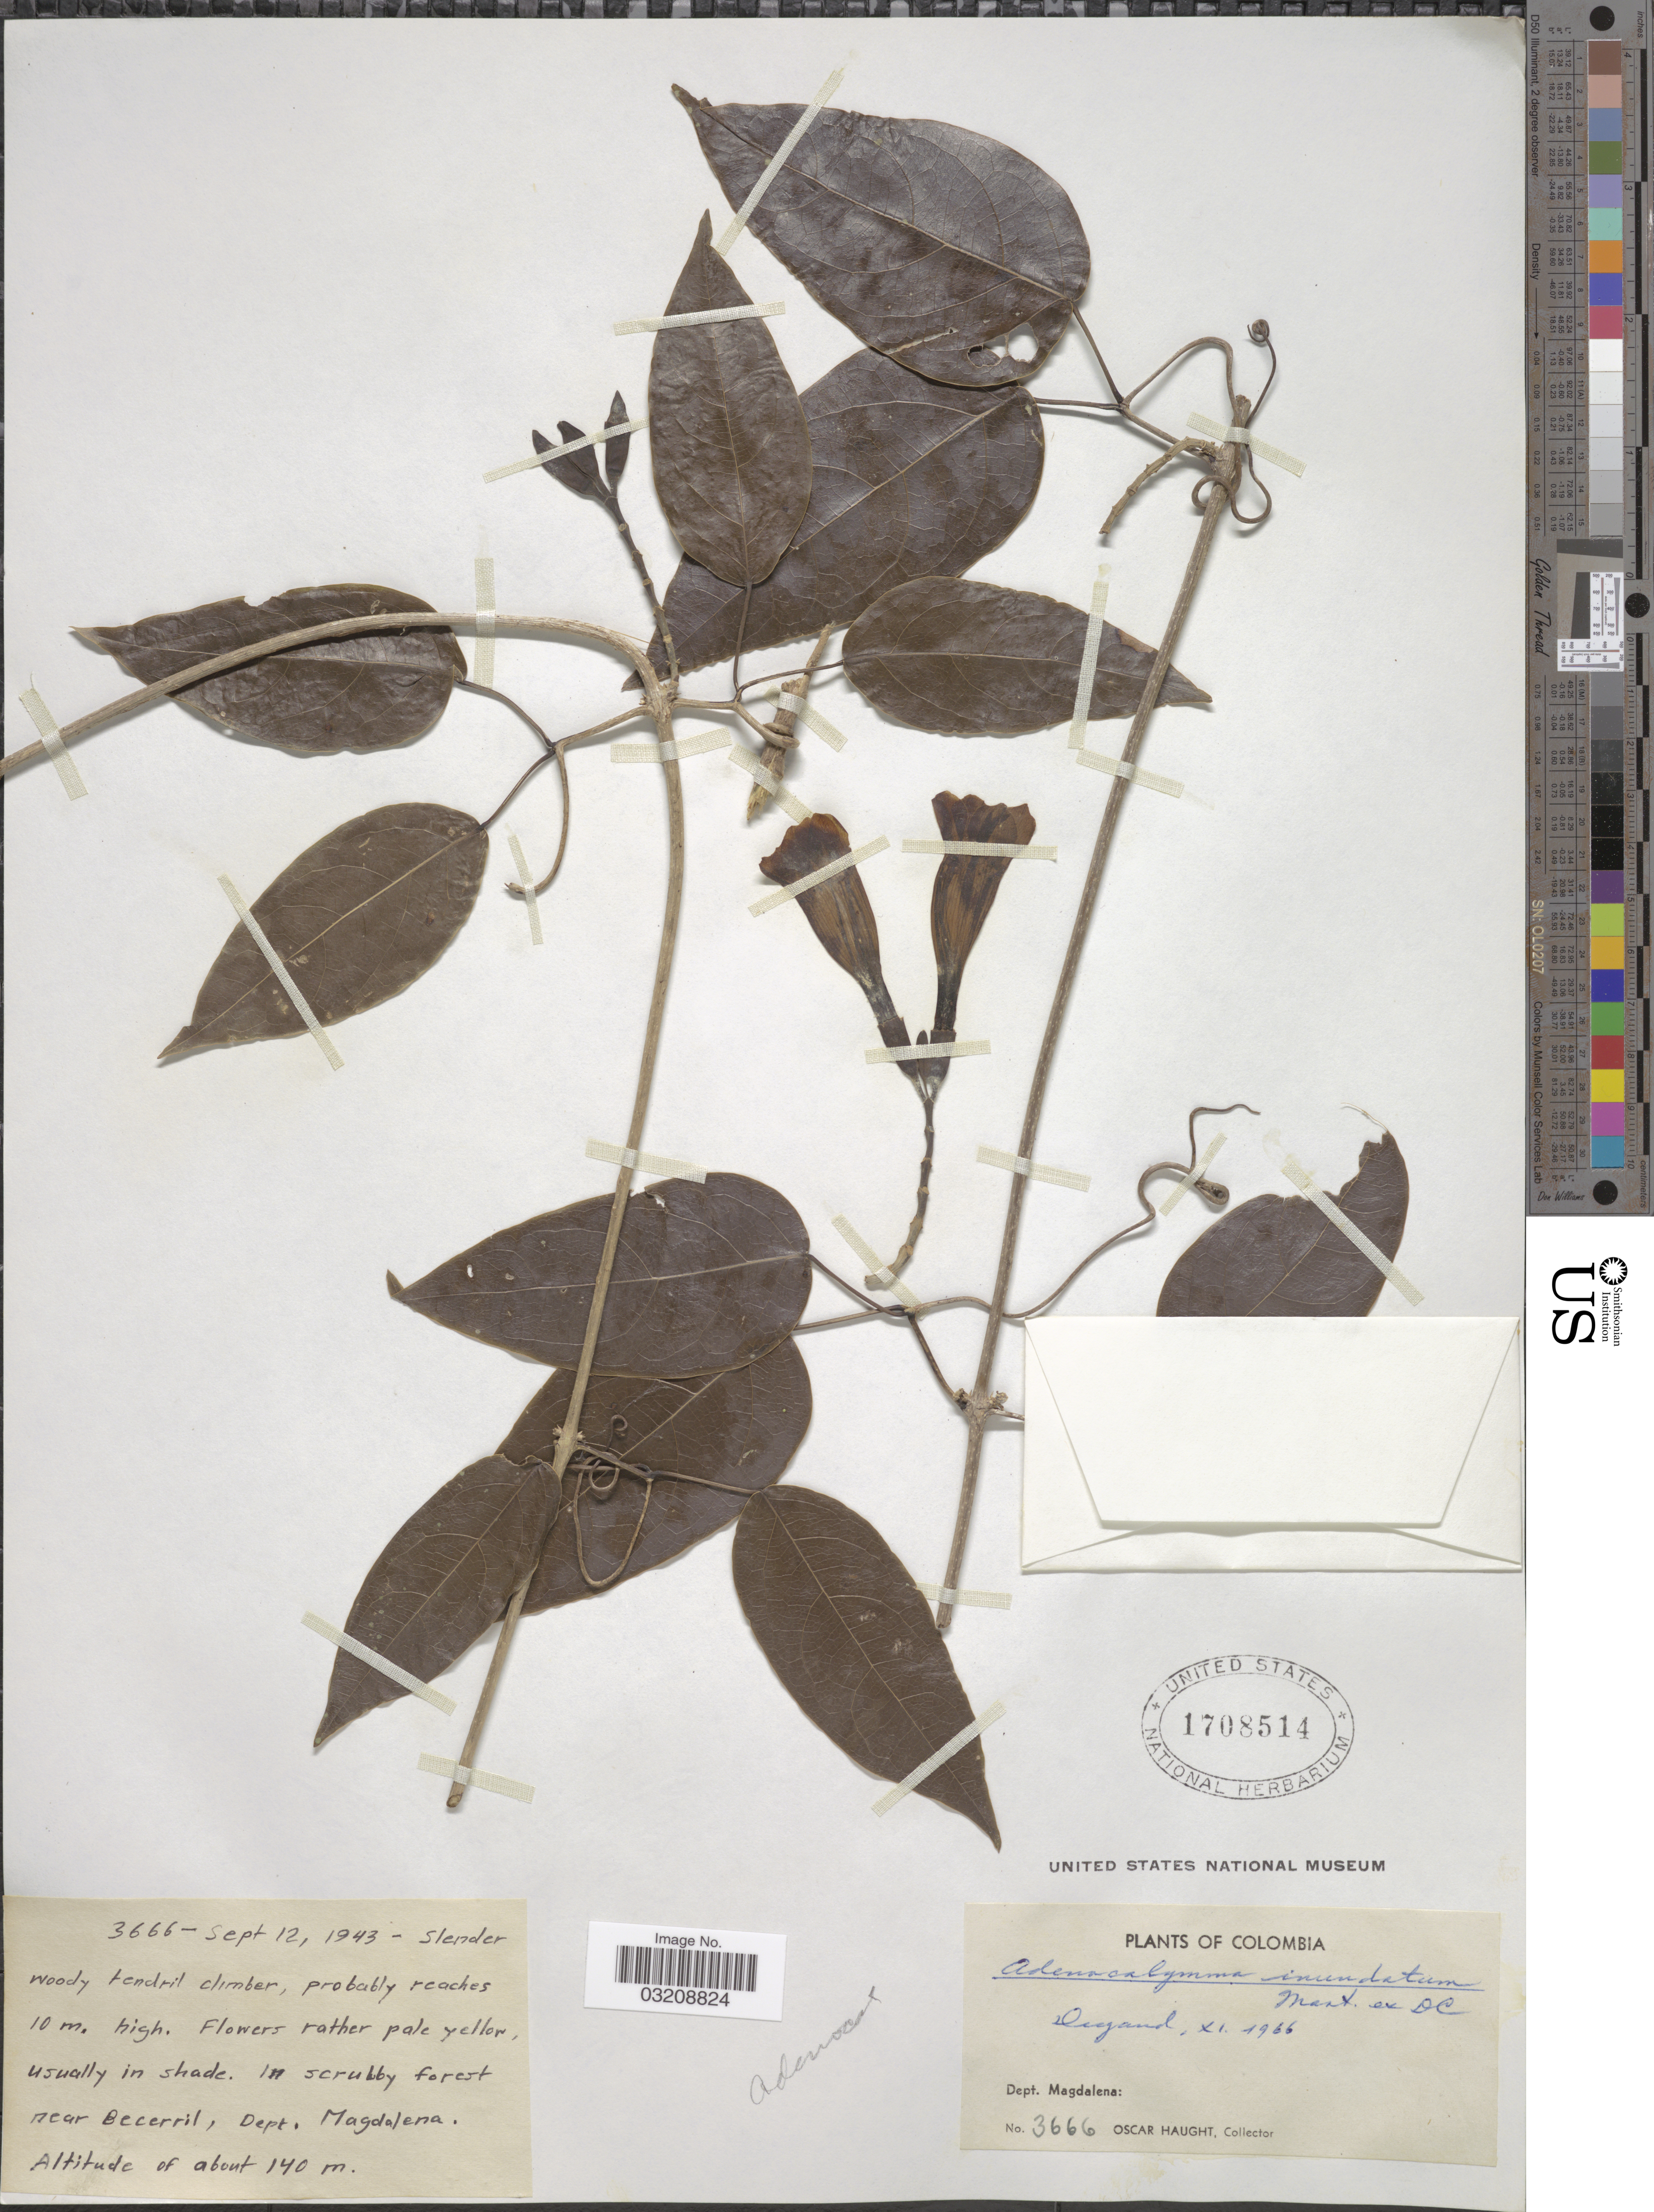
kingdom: Plantae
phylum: Tracheophyta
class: Magnoliopsida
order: Lamiales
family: Bignoniaceae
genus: Adenocalymma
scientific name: Adenocalymma inundatum var. inundatum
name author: Mart. ex DC.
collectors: O. L. Haught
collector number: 3666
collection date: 1943-09-12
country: Colombia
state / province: Magdalena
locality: In scrubby forest near Becerril, Dept. Magdalena.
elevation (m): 140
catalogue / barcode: US 1708514